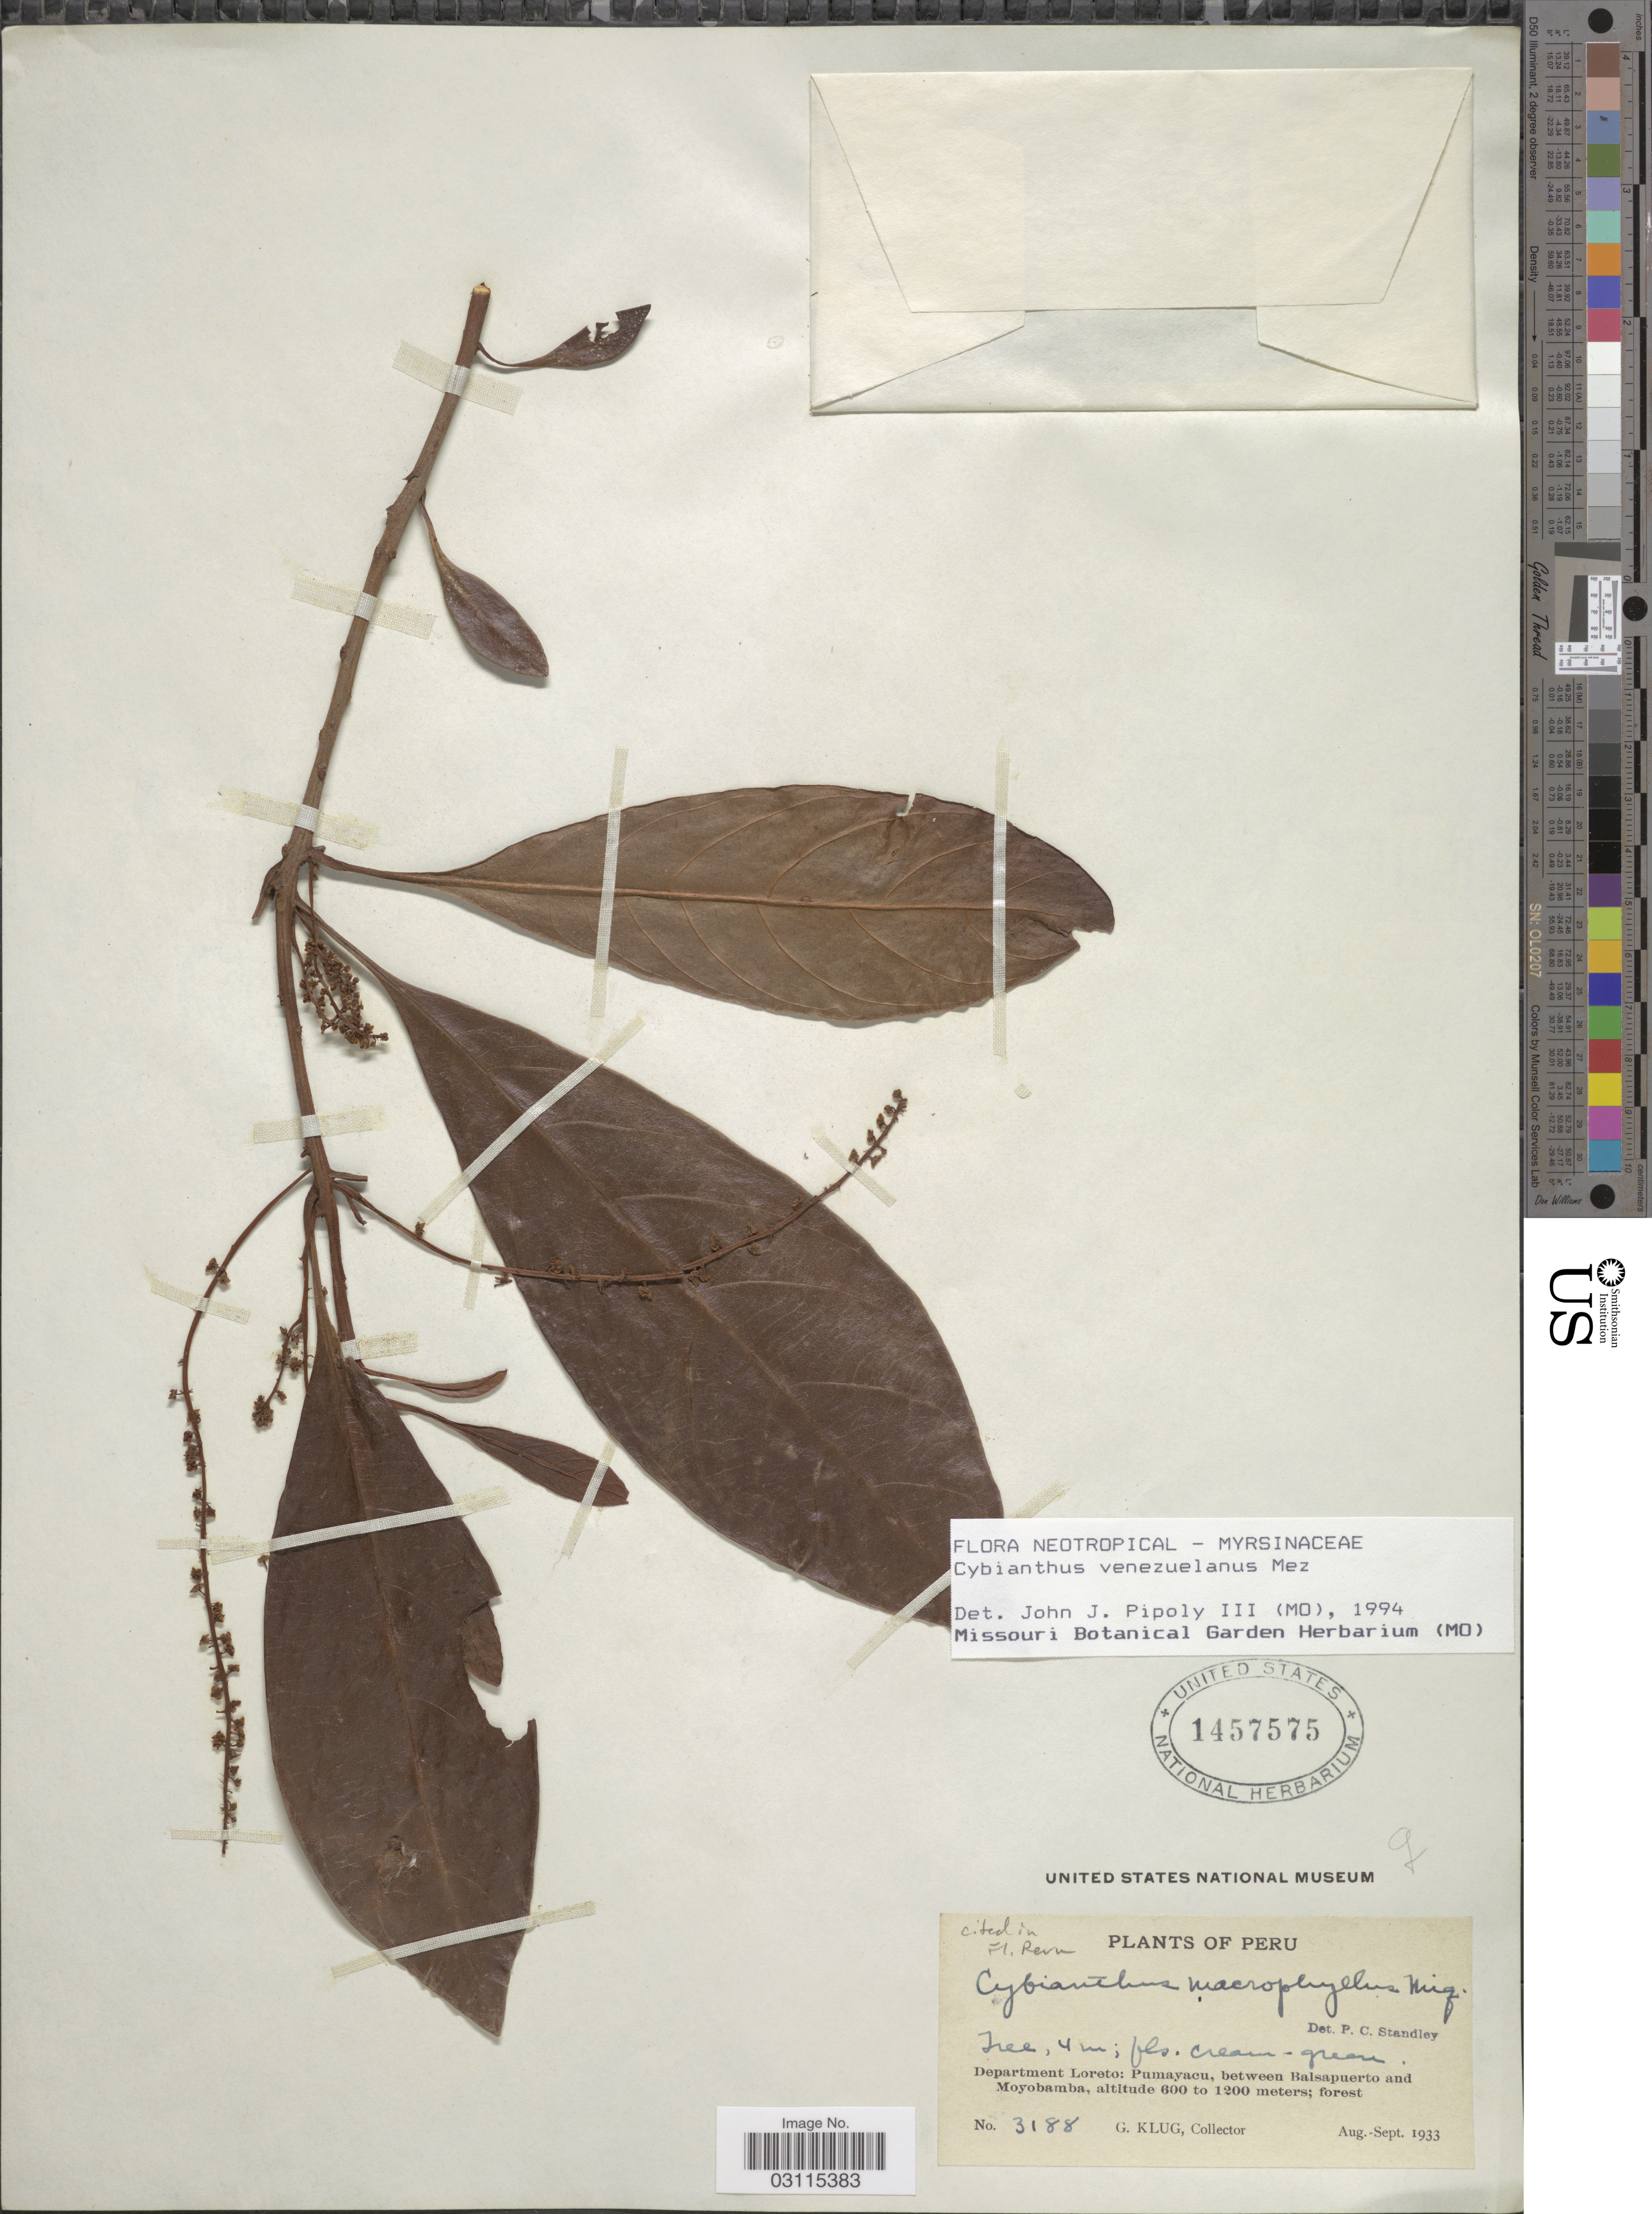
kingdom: Plantae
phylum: Tracheophyta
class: Magnoliopsida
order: Ericales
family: Primulaceae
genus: Cybianthus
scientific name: Cybianthus venezuelanus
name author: Mez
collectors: G. Klug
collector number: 3188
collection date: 1933-08/1933-09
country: Peru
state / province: Loreto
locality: Department Loreto: Pumayacu, between Balsapuerto and Moyobamba.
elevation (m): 600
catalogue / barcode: US 1457575